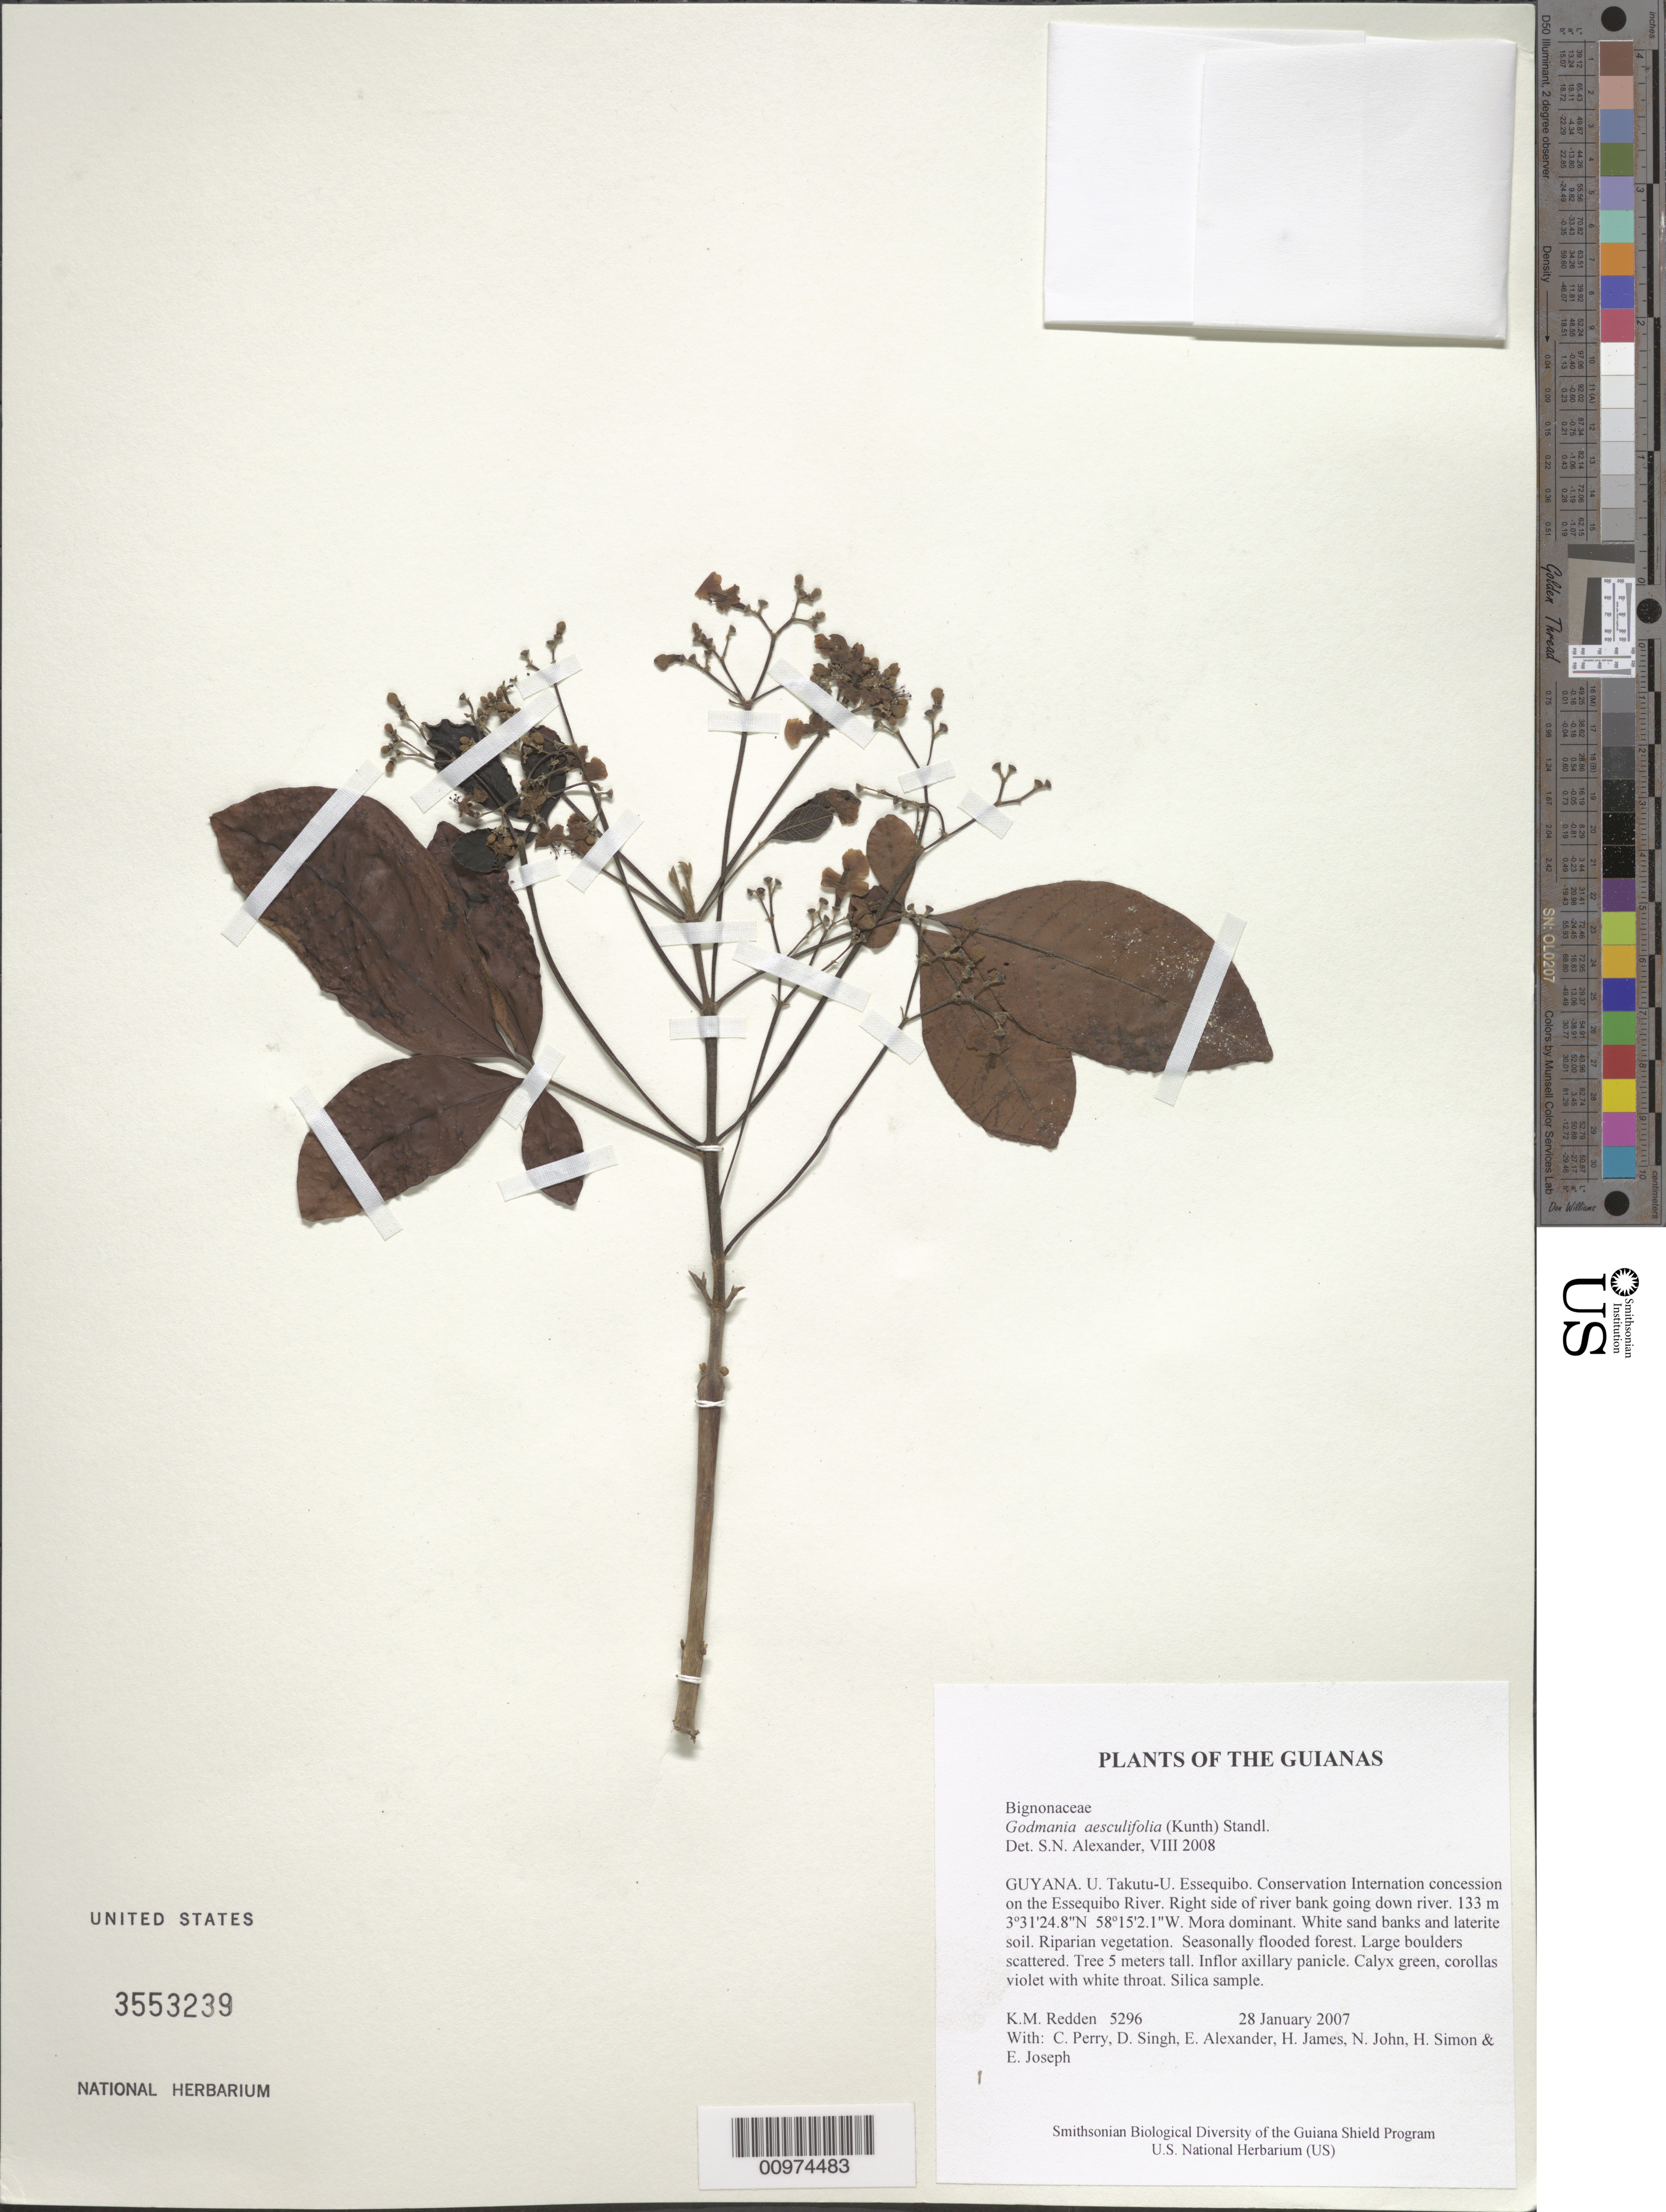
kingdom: Plantae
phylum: Tracheophyta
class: Magnoliopsida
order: Lamiales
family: Bignoniaceae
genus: Godmania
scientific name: Godmania aesculifolia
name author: Standl.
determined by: Alexander, S. N.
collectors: K. M. Redden, C. Perry, D. Singh, E. Alexander, H. James, N. John, H. Simon & E. Joseph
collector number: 5296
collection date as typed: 28 January 2007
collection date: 2007-01-28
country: Guyana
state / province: U. Takutu-U. Essequibo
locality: Conservation International concession on the Essequibo River. Right side of river bank going down river.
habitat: Mora dominant. White sand banks and laterite soil. Riparian vegetation. Seasonally flooded forest. Large boulders scattered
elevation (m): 133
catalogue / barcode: US 3553239